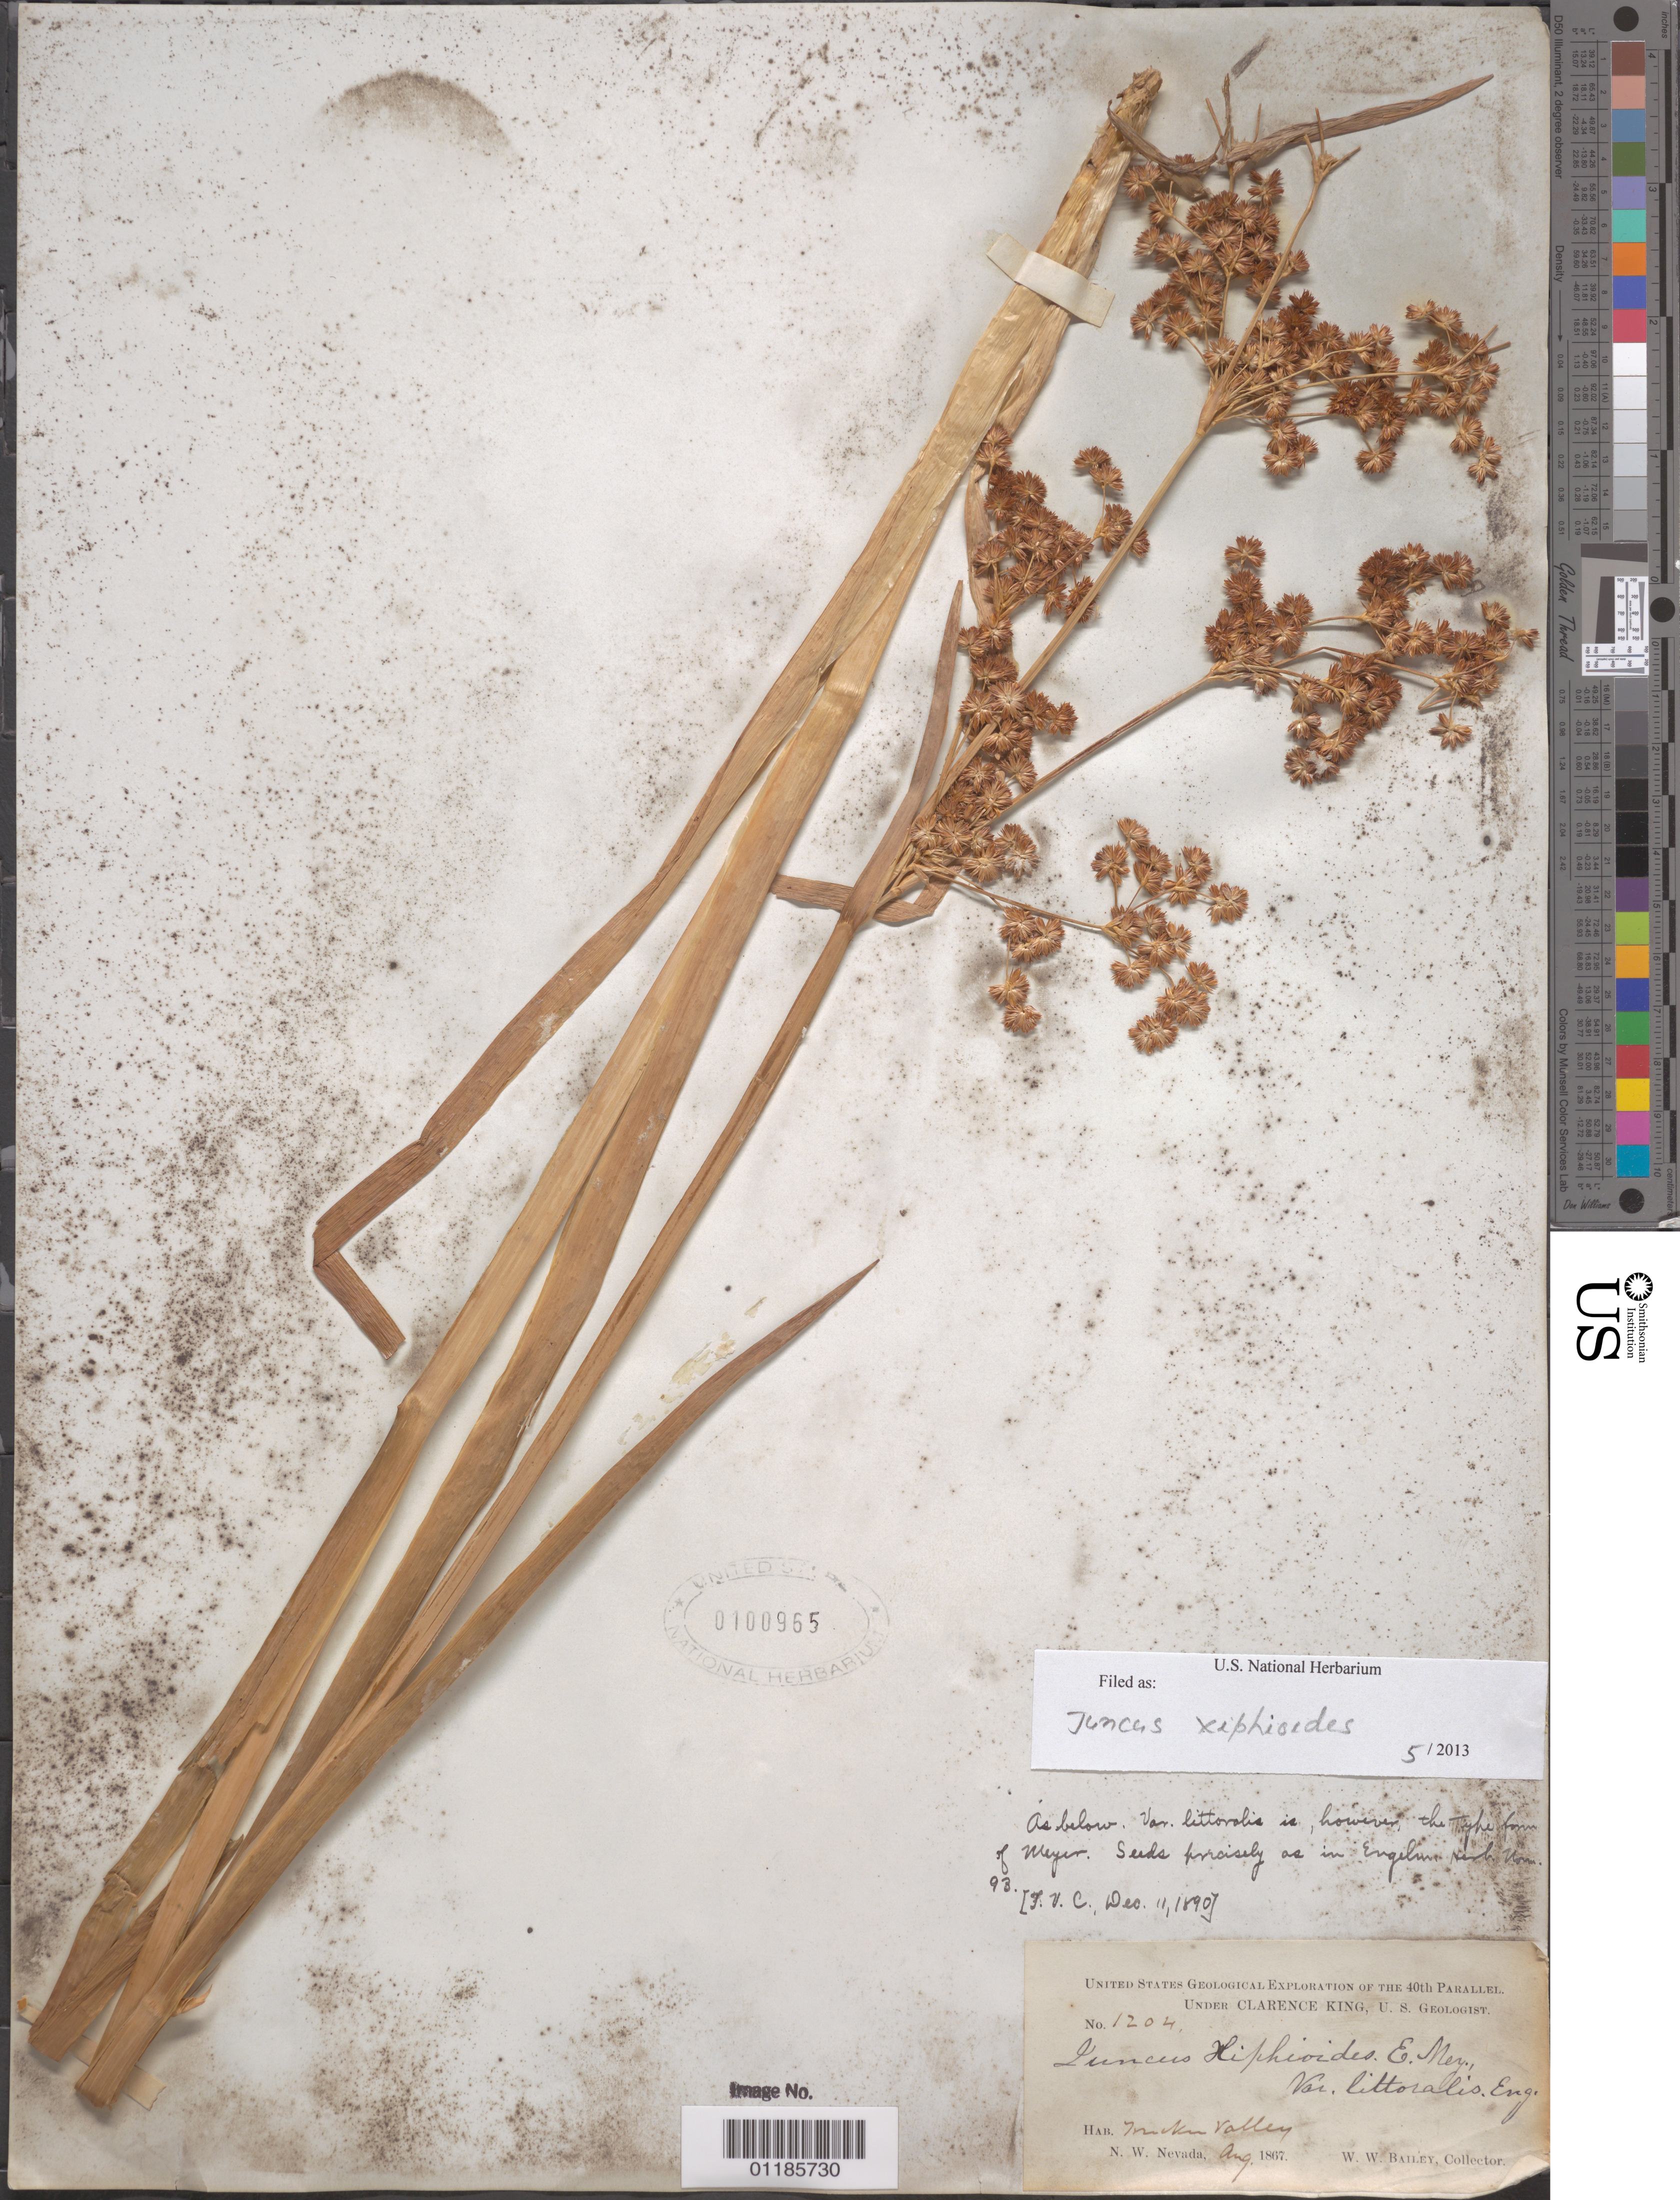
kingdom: Plantae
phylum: Tracheophyta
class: Liliopsida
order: Poales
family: Juncaceae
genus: Juncus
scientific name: Juncus xiphioides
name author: E. Mey.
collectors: W. W. Bailey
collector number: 1204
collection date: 1867-08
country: United States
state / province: Nevada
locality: Truckee Valley, N.W. Nevada.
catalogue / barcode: US 100965